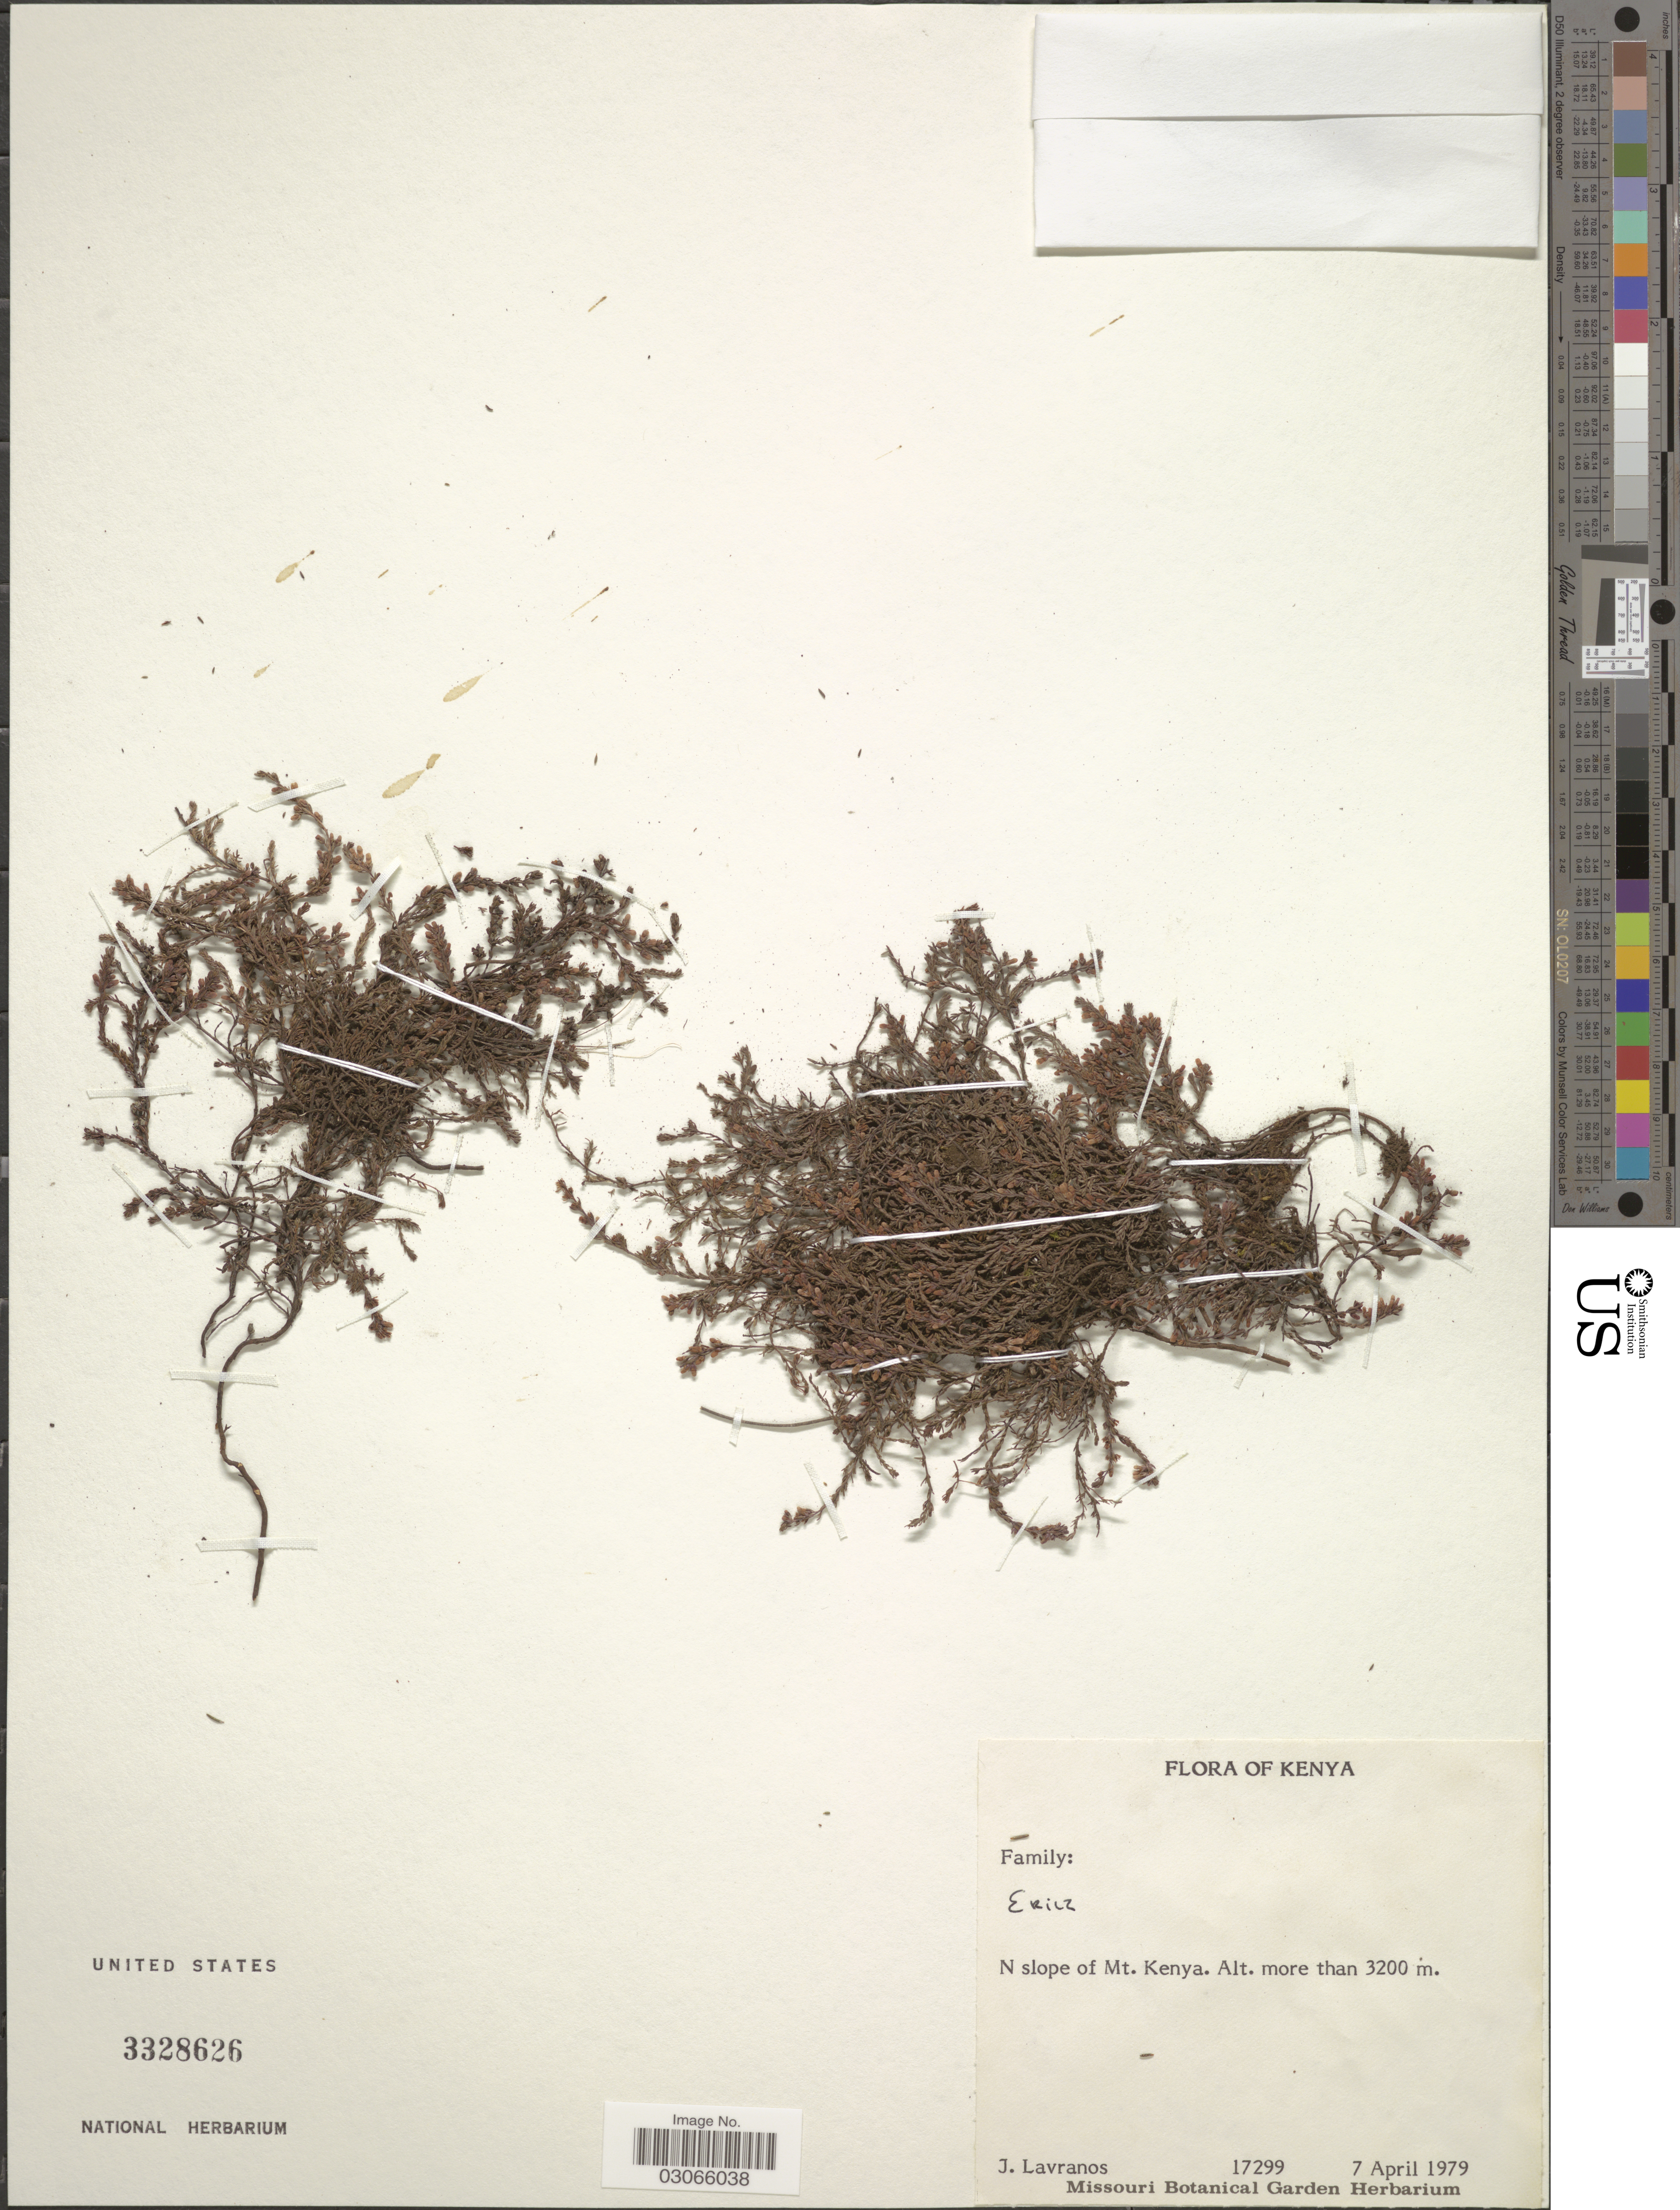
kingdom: Plantae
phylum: Tracheophyta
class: Magnoliopsida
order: Ericales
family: Ericaceae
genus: Erica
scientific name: Erica sp.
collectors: J. Lavranos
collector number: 17299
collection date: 1979-04-07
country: Kenya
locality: N slope of Mt. Kenya.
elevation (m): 3200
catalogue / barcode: US 3328626